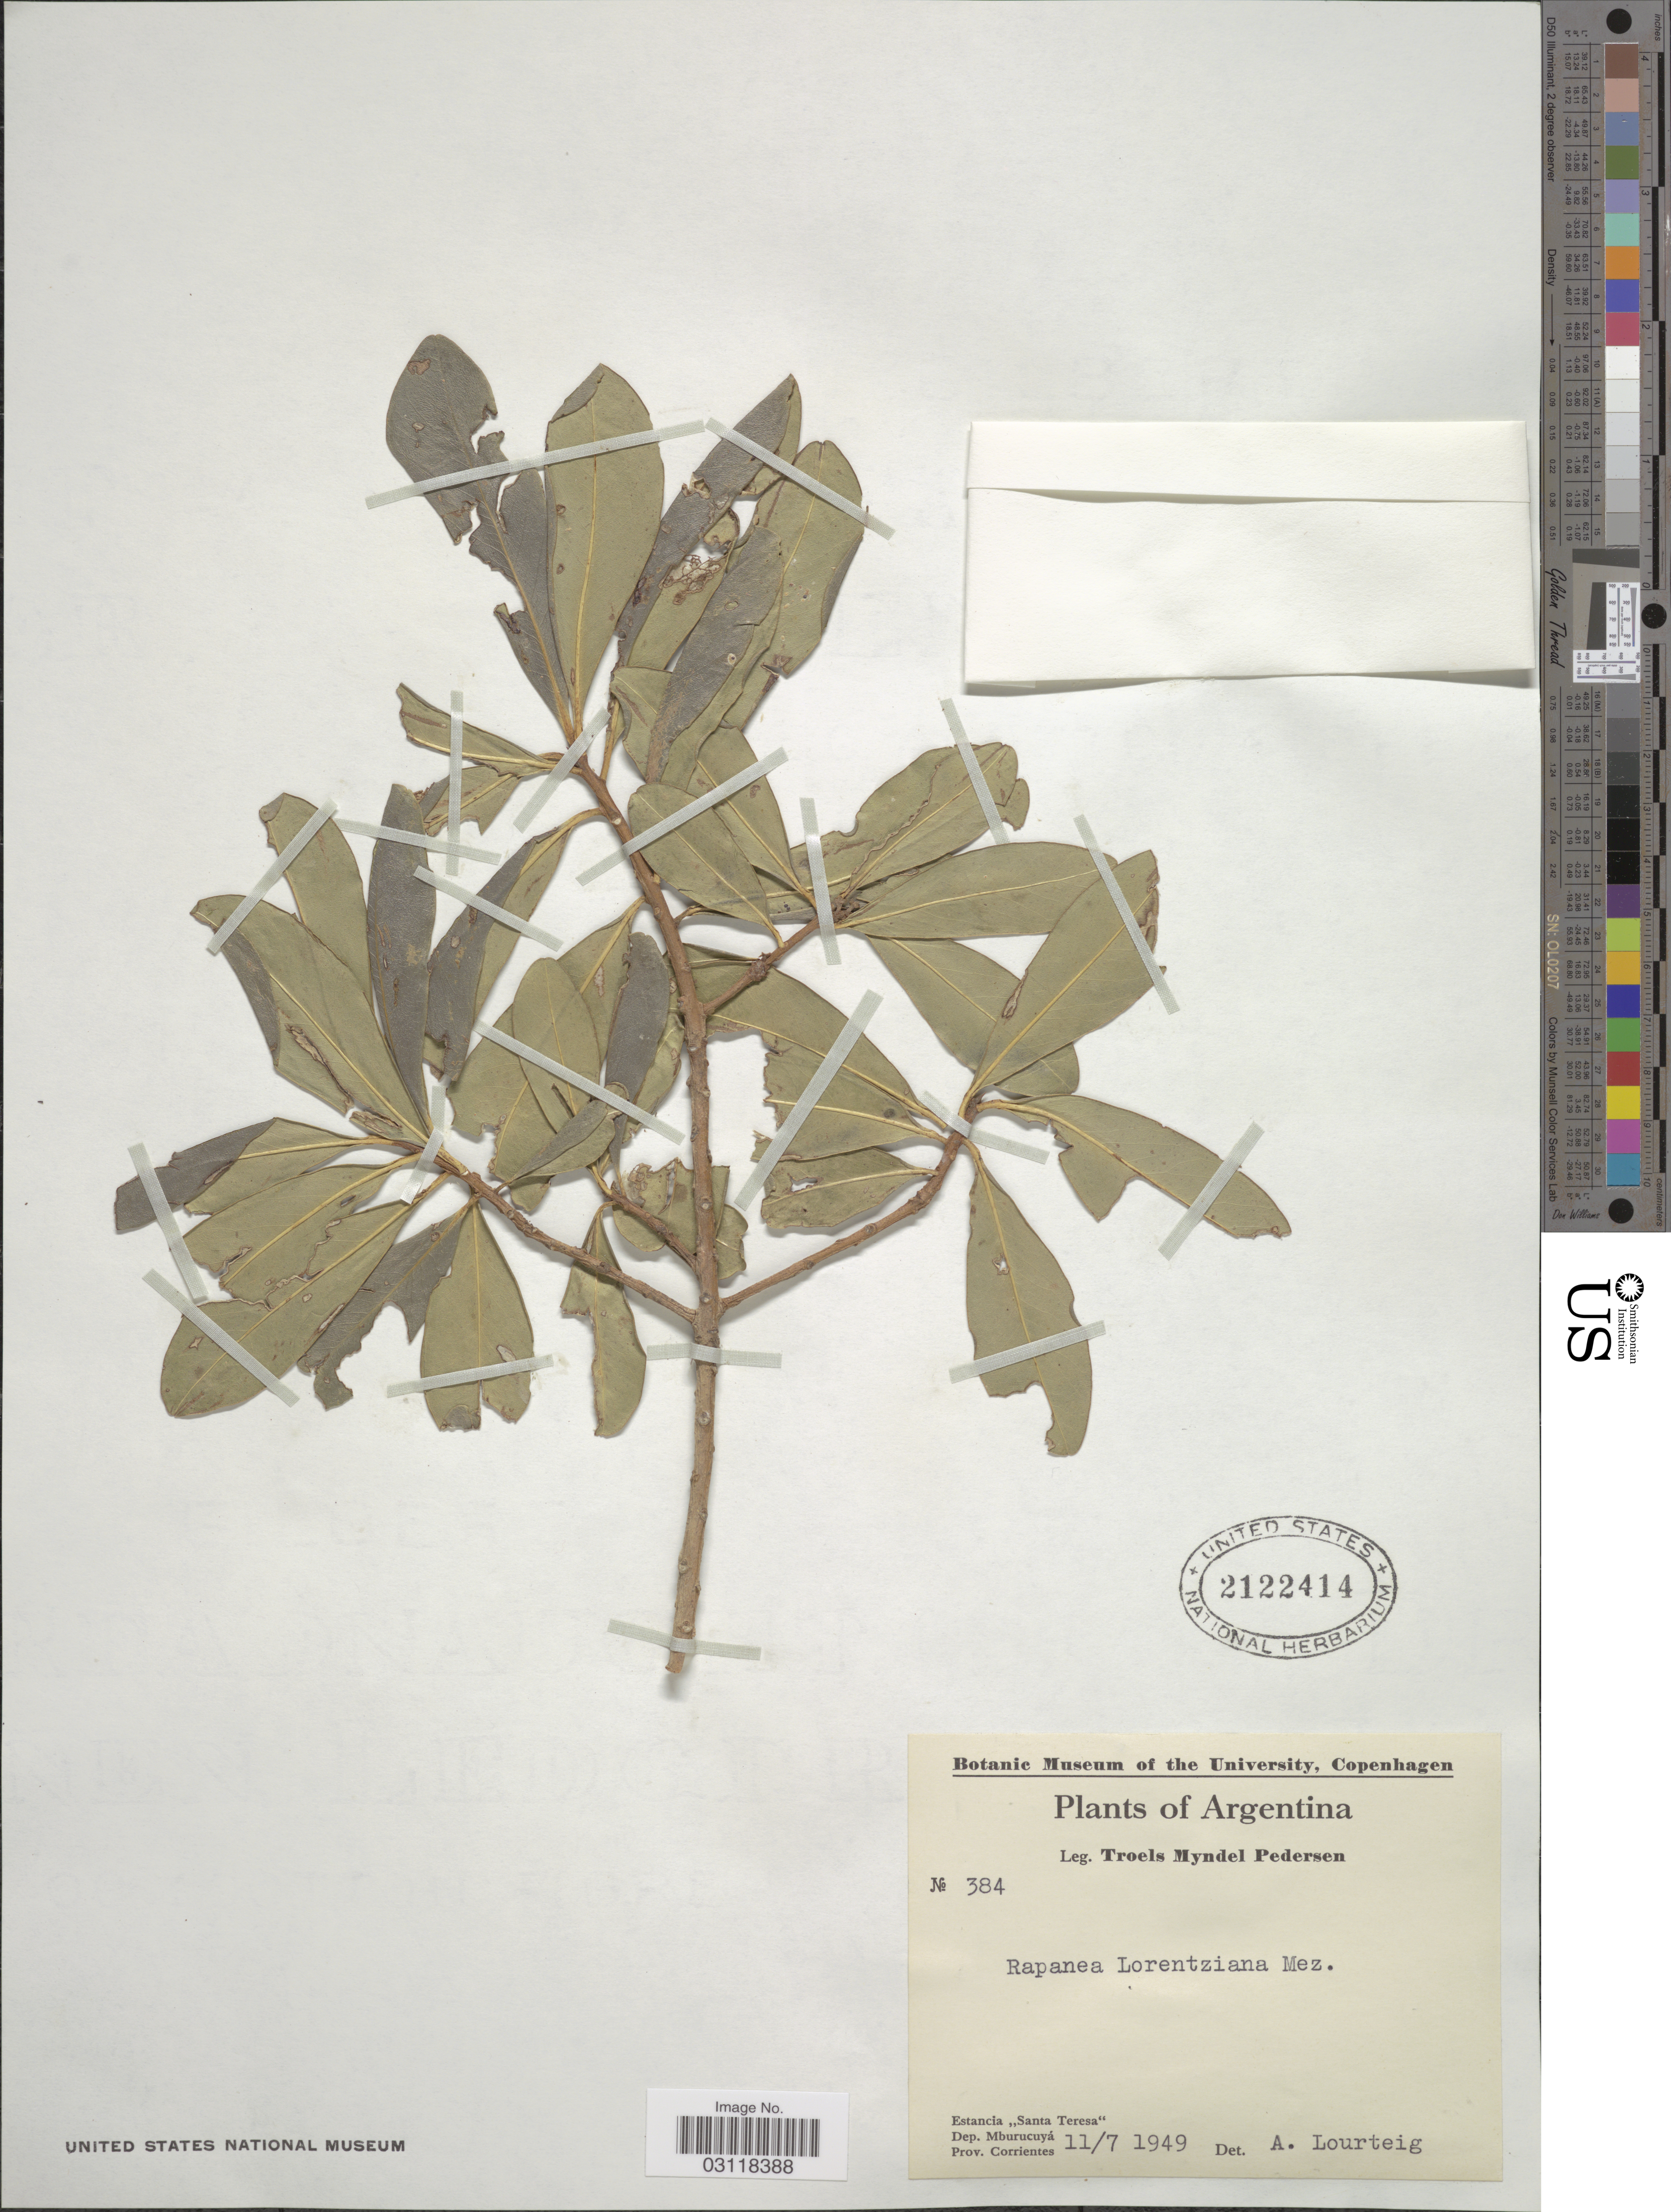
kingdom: Plantae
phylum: Tracheophyta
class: Magnoliopsida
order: Ericales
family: Primulaceae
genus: Rapanea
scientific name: Rapanea lorentziana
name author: Mez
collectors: T. Pederson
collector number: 384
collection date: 1949-07-11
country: Argentina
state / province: Corrientes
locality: Estancia "Santa Teresa". Dep. Mburucuyá. Prov. Corrientes.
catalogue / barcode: US 2122414